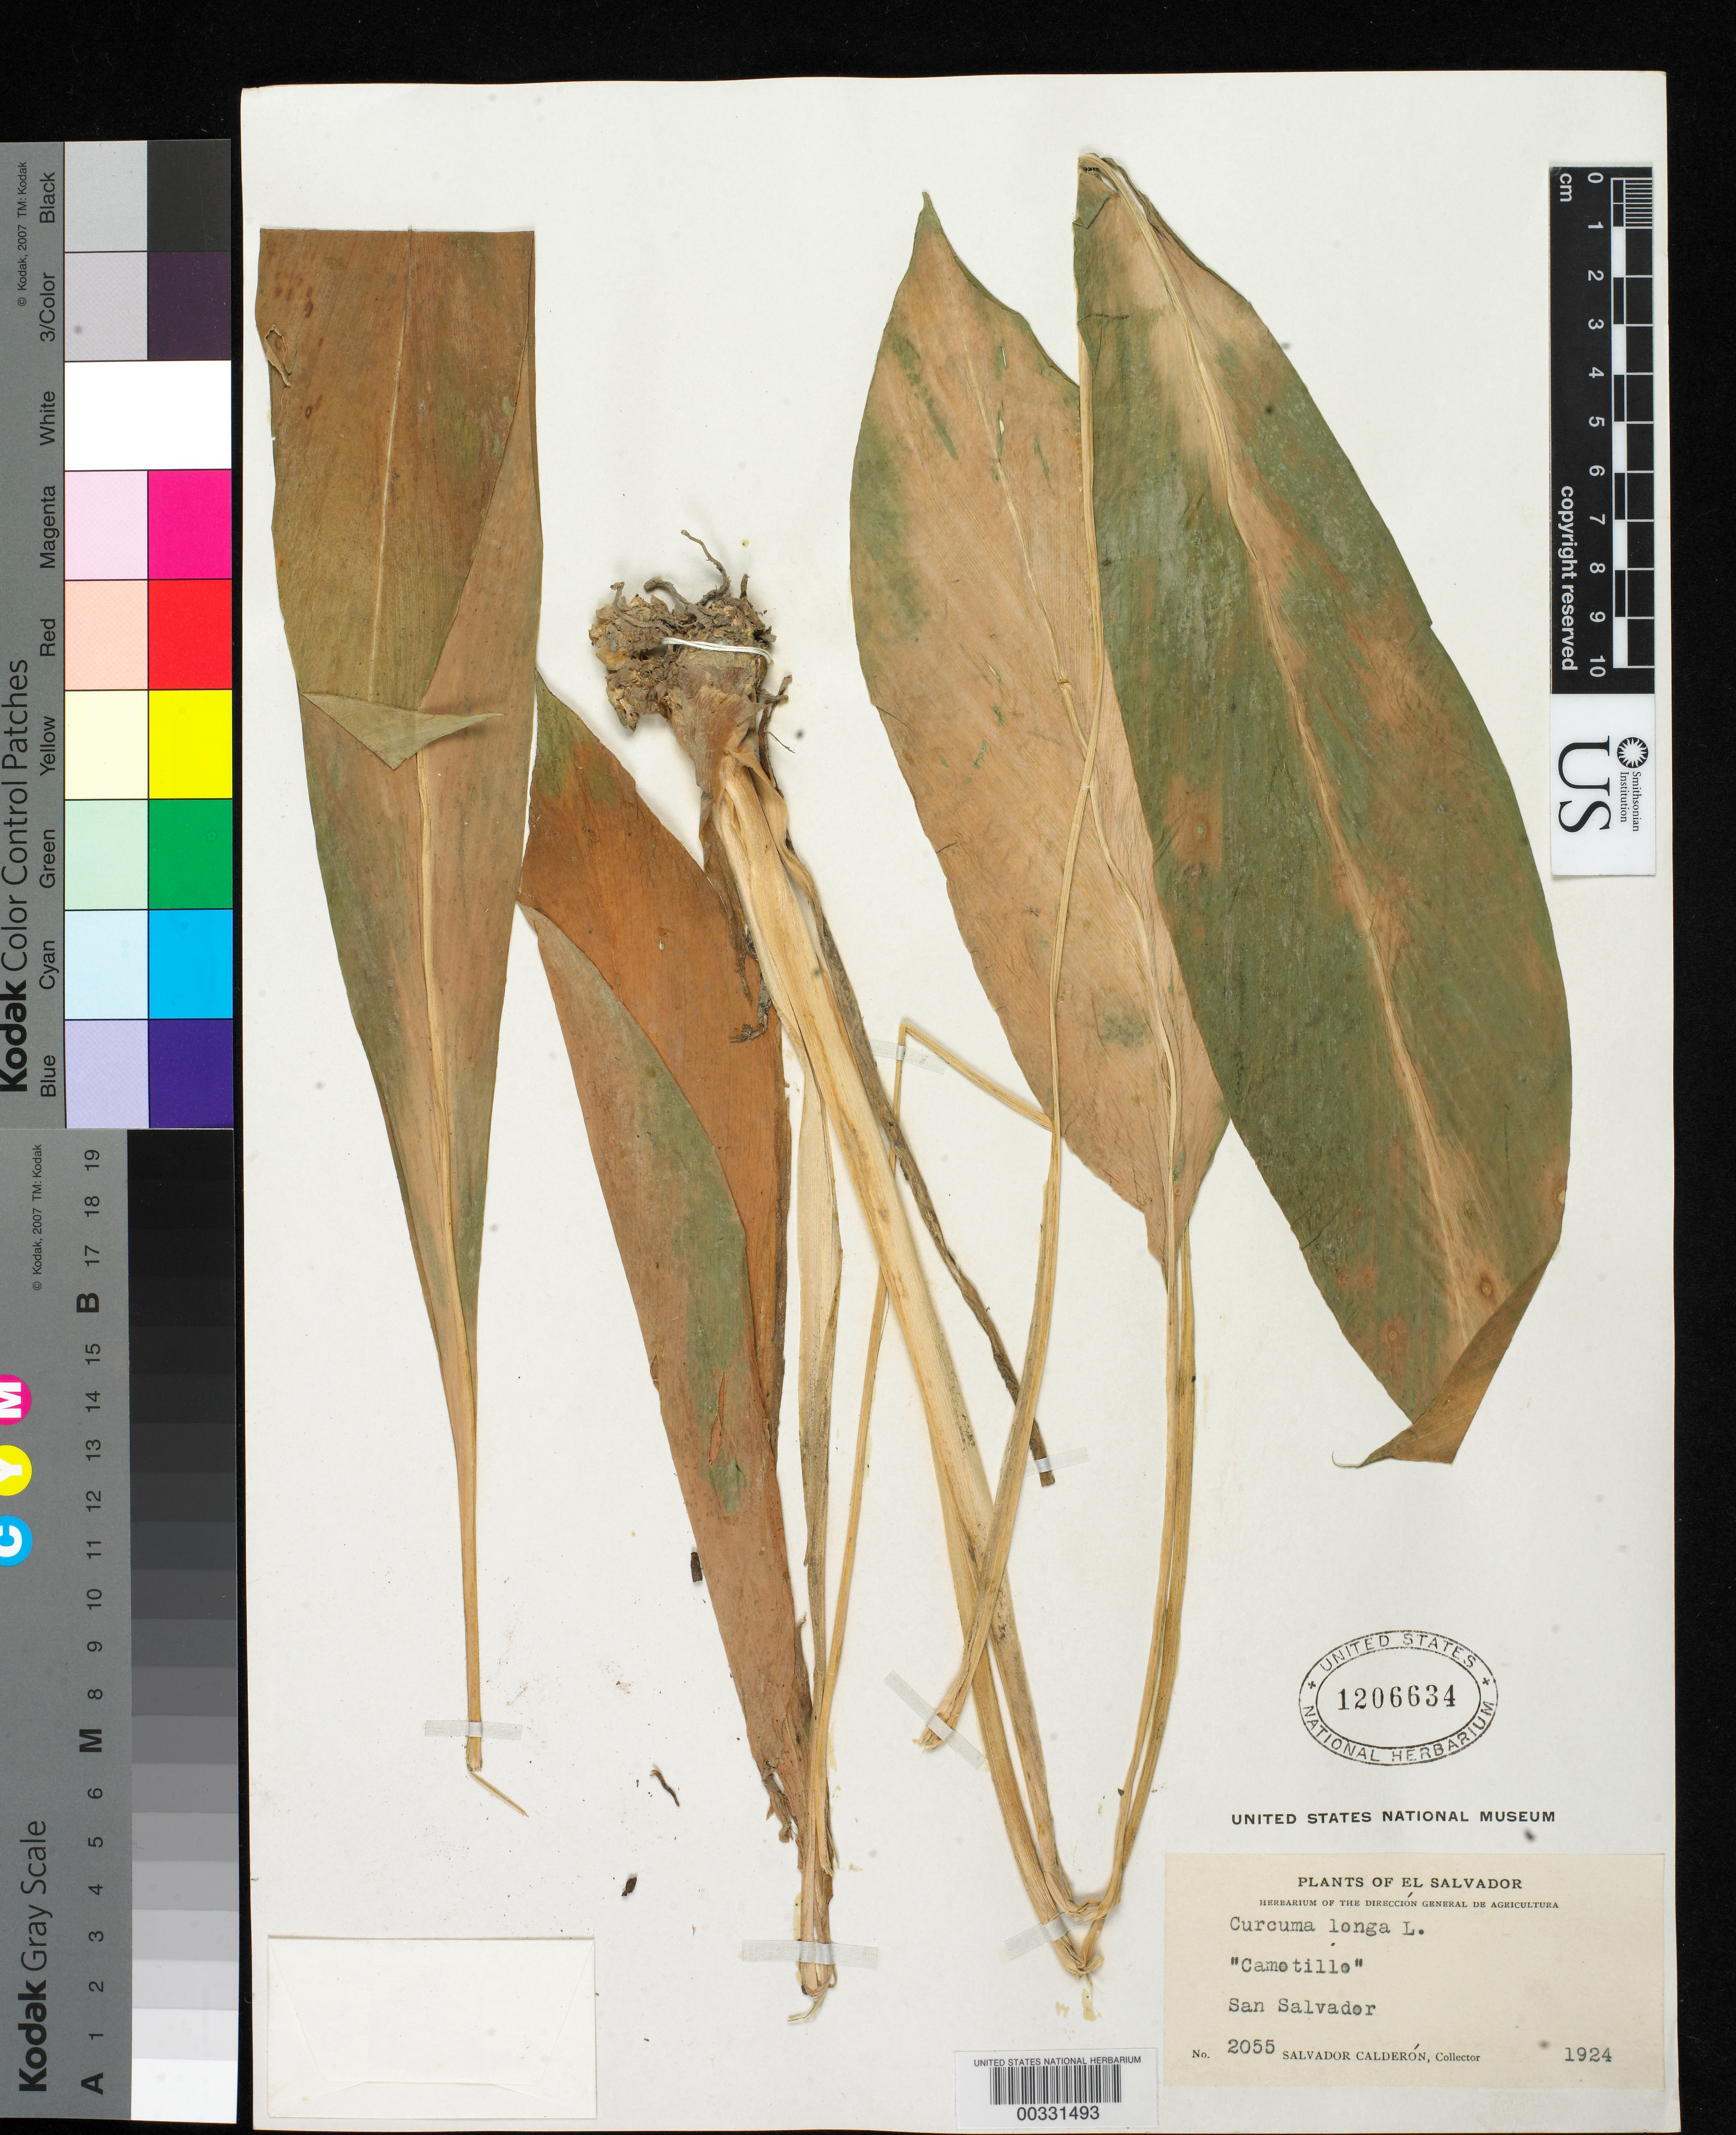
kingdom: Plantae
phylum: Tracheophyta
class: Liliopsida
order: Zingiberales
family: Zingiberaceae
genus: Curcuma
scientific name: Curcuma longa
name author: L.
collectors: S. Calderón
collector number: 2055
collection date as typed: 1924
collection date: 1924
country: El Salvador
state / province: San Salvador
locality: San salvador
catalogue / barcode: US 1206634